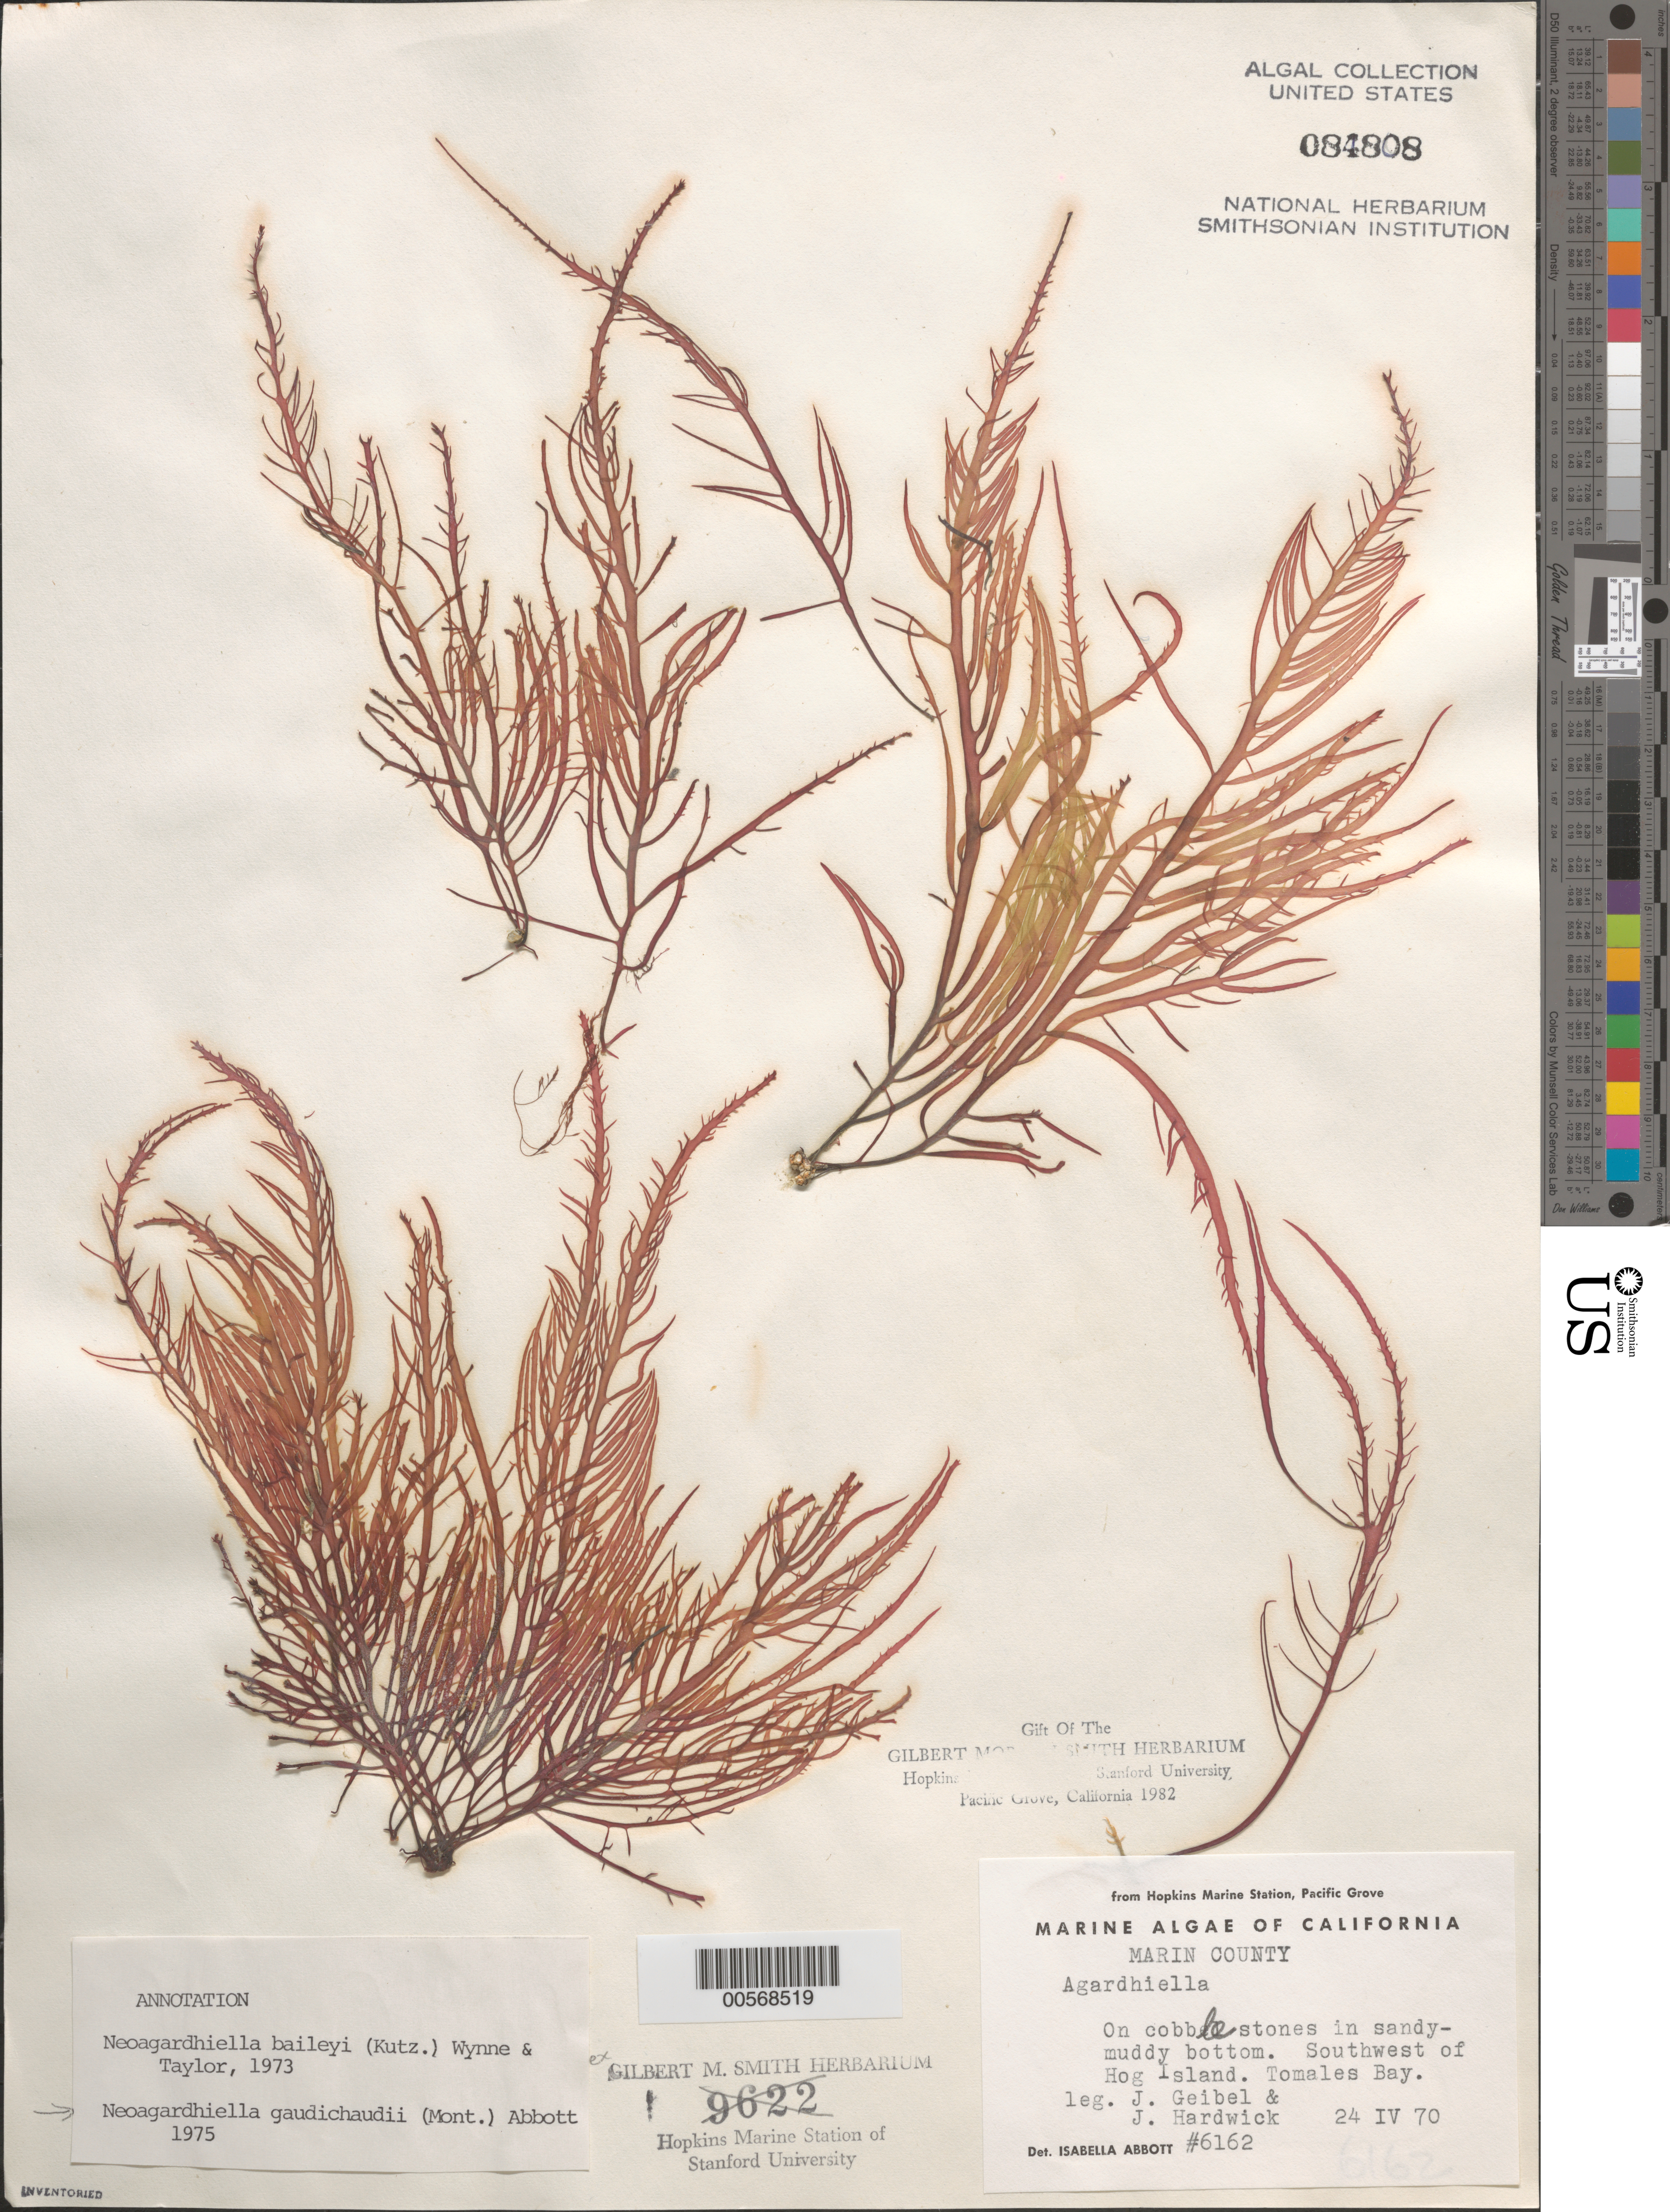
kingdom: Plantae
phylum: Rhodophyta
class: Florideophyceae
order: Gigartinales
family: Solieriaceae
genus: Sarcodiotheca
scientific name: Sarcodiotheca gaudichaudii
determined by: Algae name updating Project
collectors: J. Geibel & J. Hardwick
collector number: IAA 6162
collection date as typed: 24 Apr 1970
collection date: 1970-04-24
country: United States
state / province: California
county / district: Marin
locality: Tomales Bay, southwest of Hog Island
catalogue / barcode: US 84808